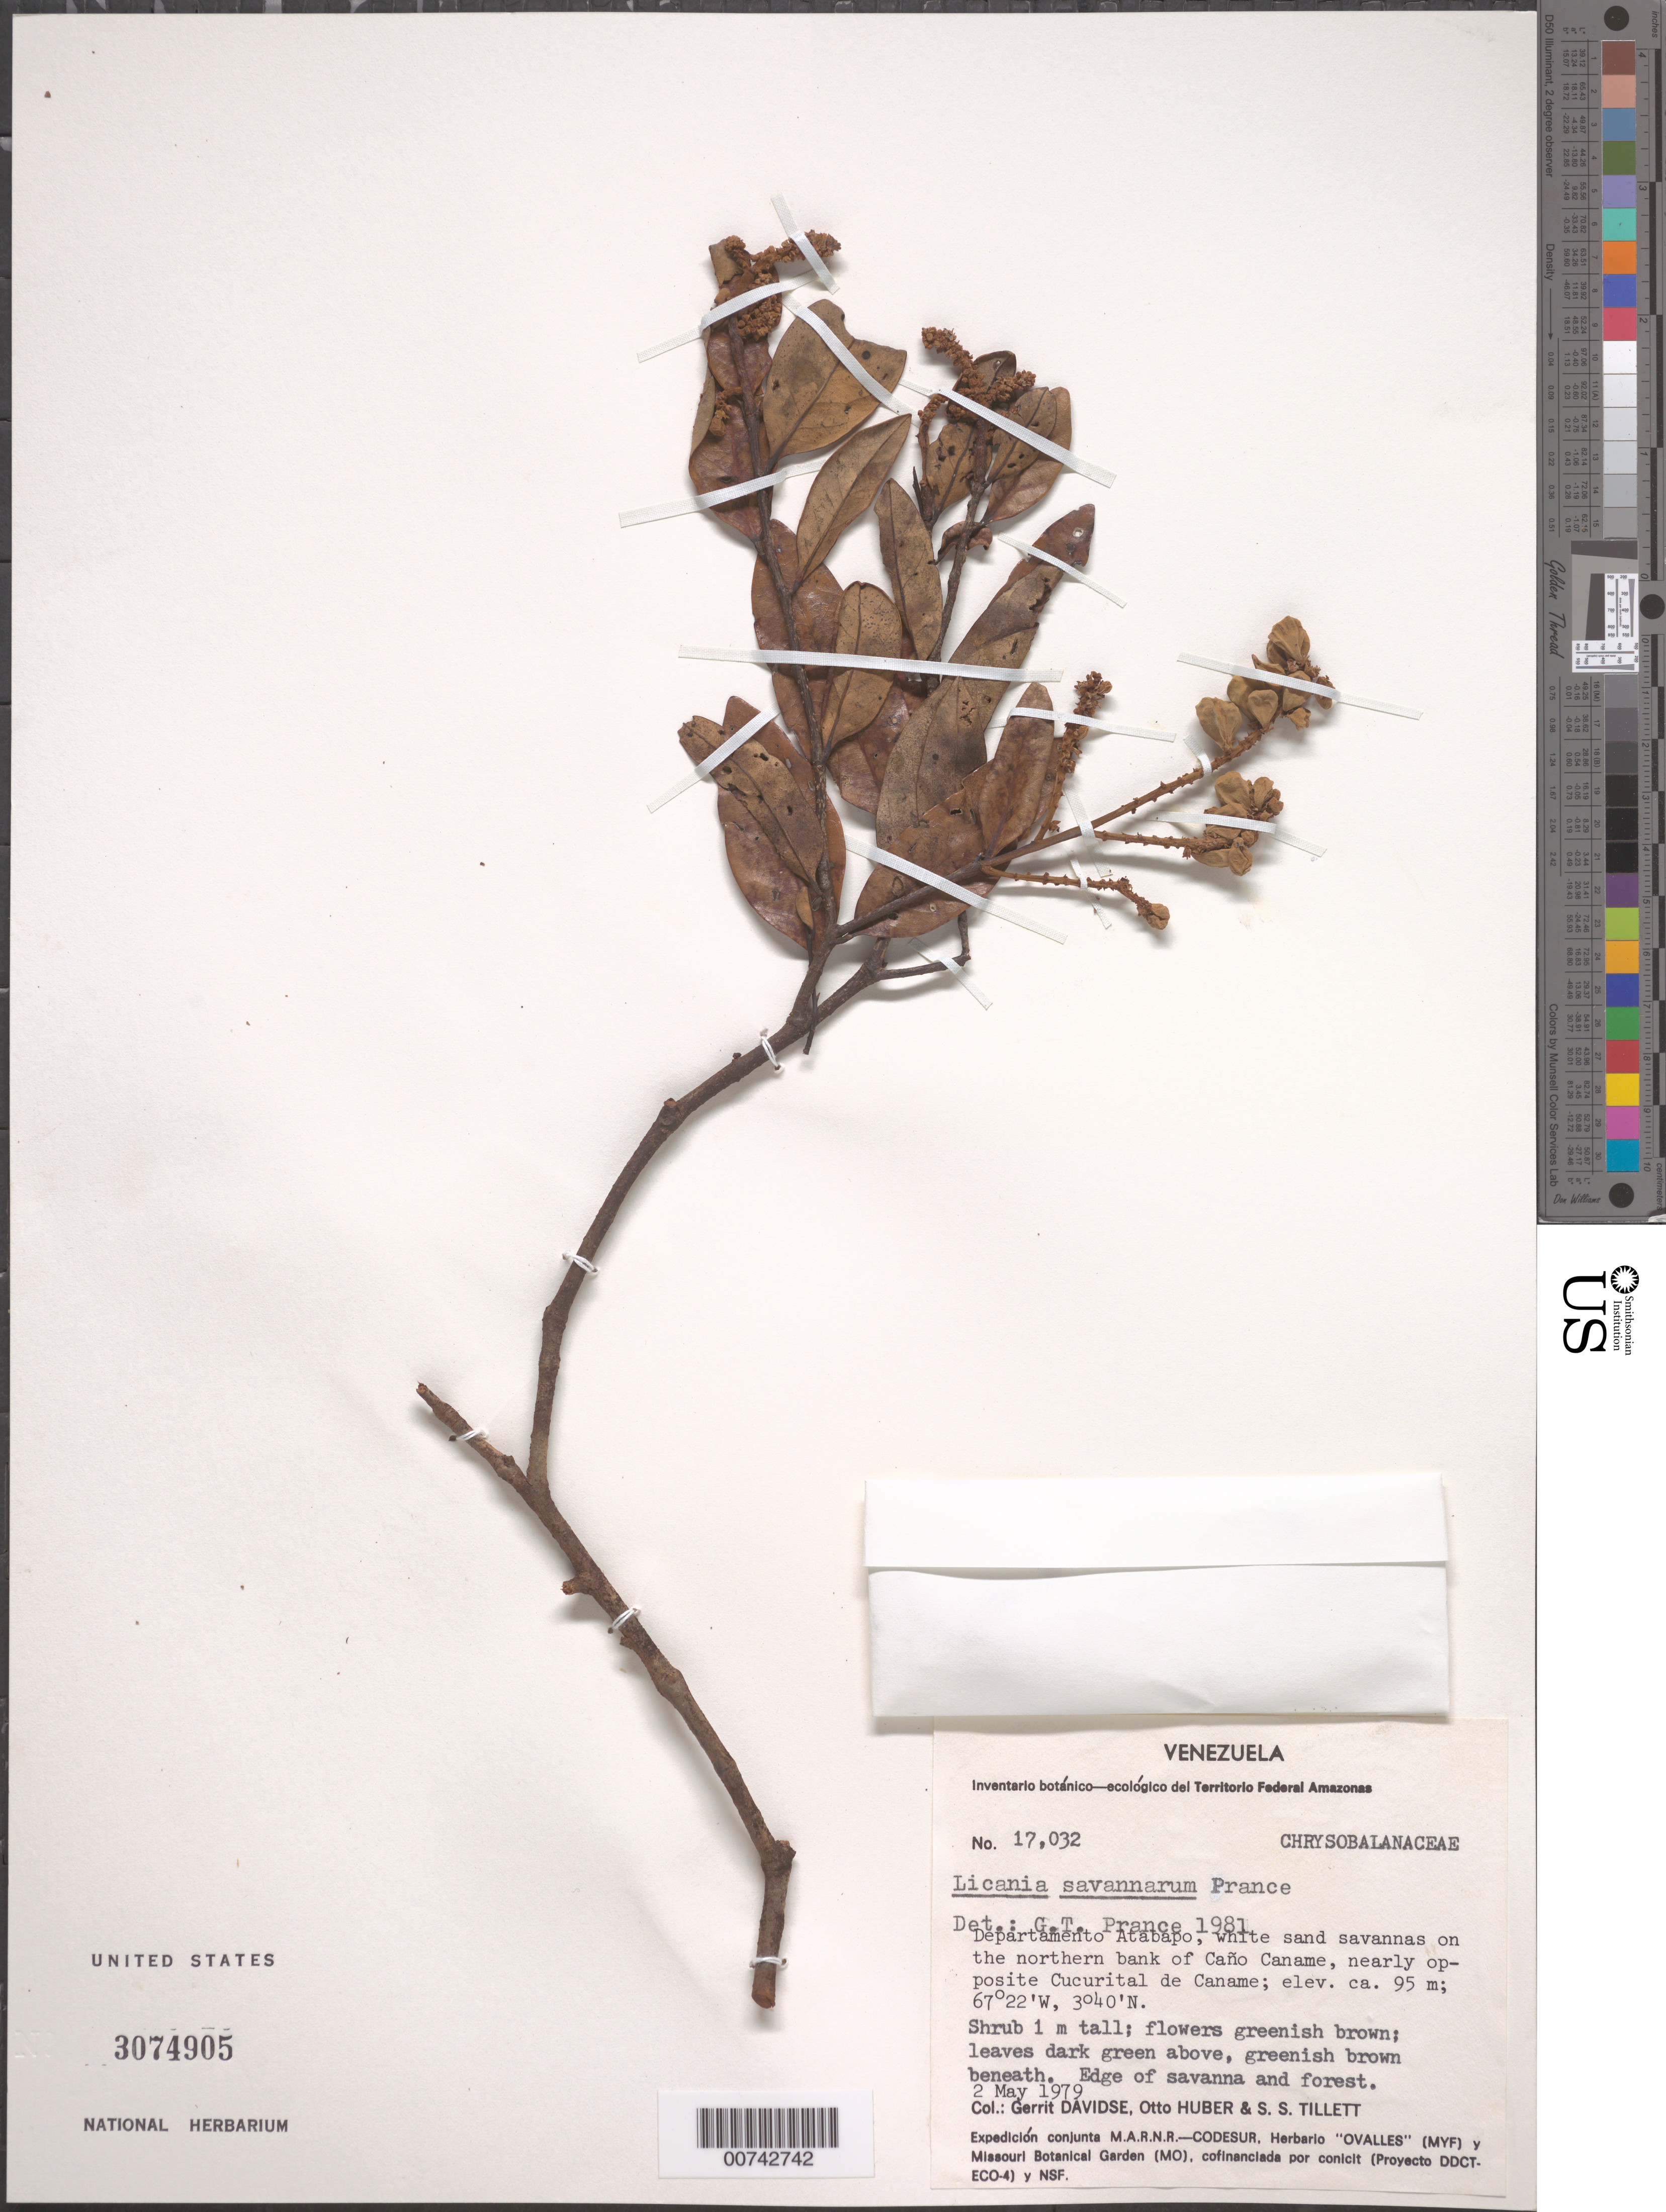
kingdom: Plantae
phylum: Tracheophyta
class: Magnoliopsida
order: Malpighiales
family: Chrysobalanaceae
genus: Licania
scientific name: Licania savannarum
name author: Prance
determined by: Prance, G. T.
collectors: G. Davidse, O. Huber & S. S. Tillett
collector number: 17032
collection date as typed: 2-May-79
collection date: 1979-05-02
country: Venezuela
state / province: Amazonas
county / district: Atabapo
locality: Caño Caname, opposite Cucurital de Caname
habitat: White sand savannas, edge of savanna and forest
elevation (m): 95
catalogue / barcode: US 3074905